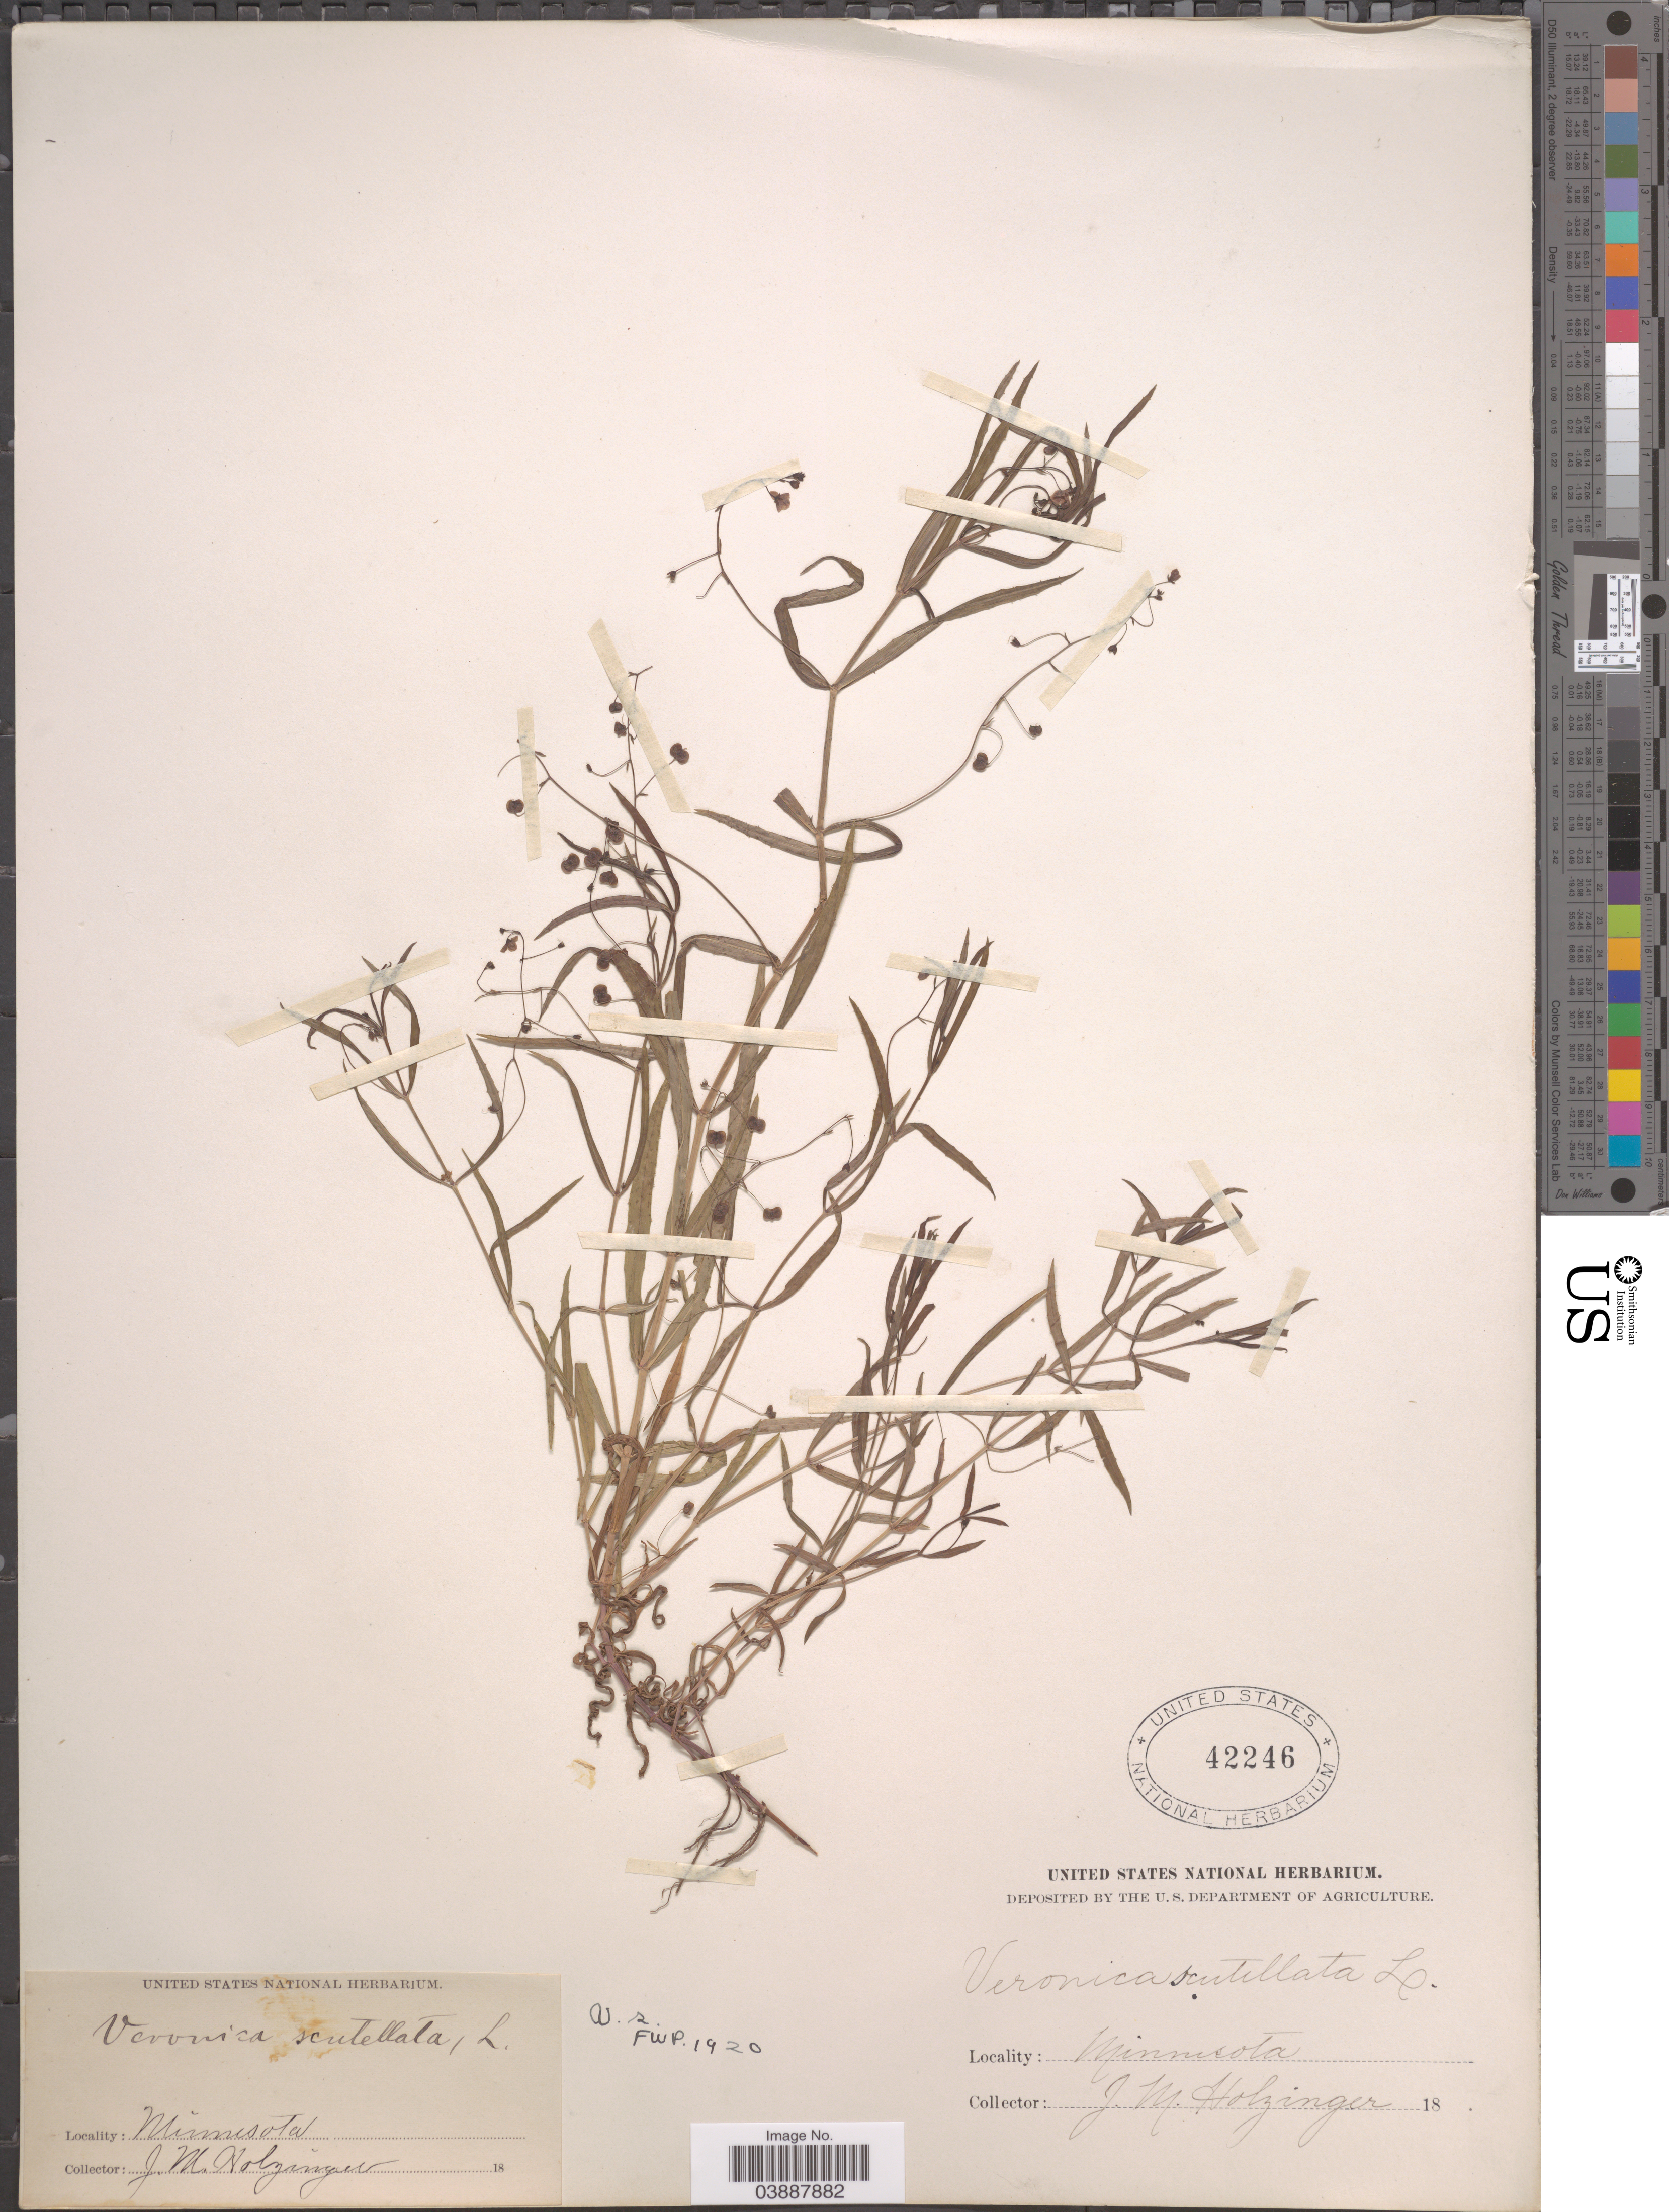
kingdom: Plantae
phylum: Tracheophyta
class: Magnoliopsida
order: Lamiales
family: Plantaginaceae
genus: Veronica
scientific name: Veronica scutellata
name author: L.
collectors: J. M. Holzinger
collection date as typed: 18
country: United States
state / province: Minnesota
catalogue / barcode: US 42246